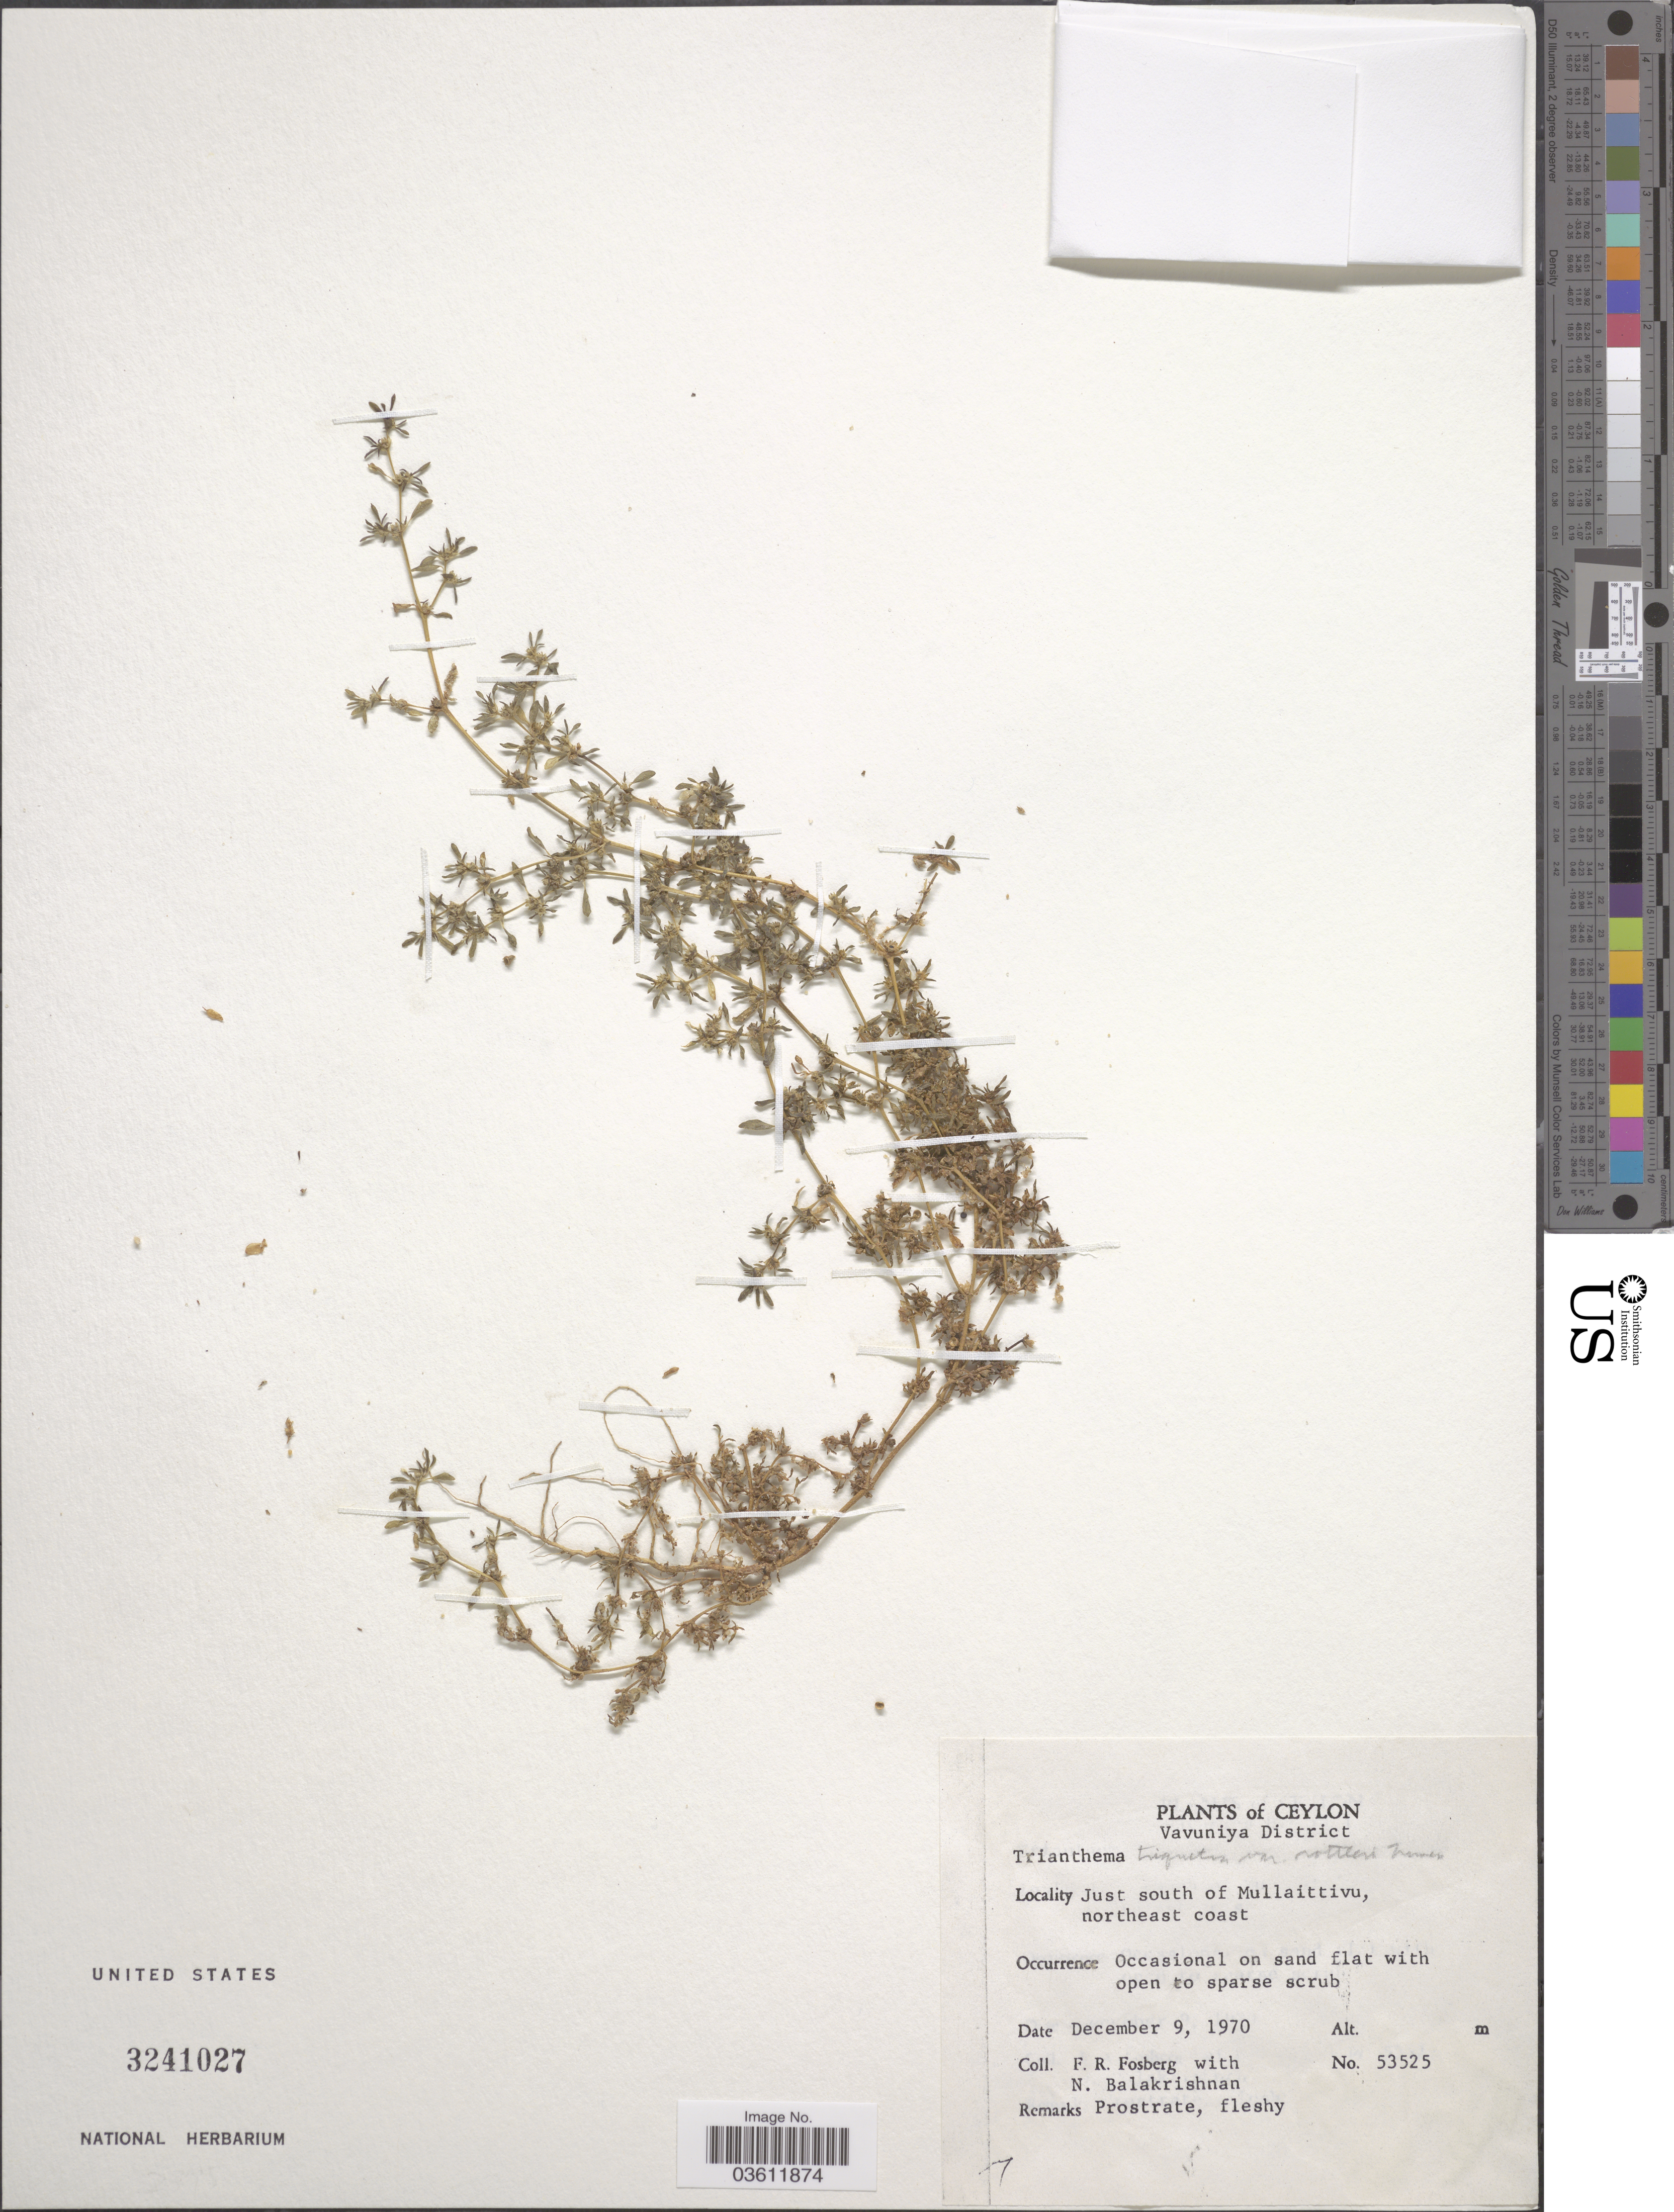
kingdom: Plantae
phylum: Tracheophyta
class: Magnoliopsida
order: Caryophyllales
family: Aizoaceae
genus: Trianthema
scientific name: Trianthema triquetrum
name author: Willd. ex Spreng.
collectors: F. R. Fosberg & N. Balakrishnan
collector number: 53525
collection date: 1970-12-09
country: Sri Lanka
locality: Ceylon. Vavuniya District. Just south of Mullaittivu, northeast coast.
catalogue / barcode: US 3241027